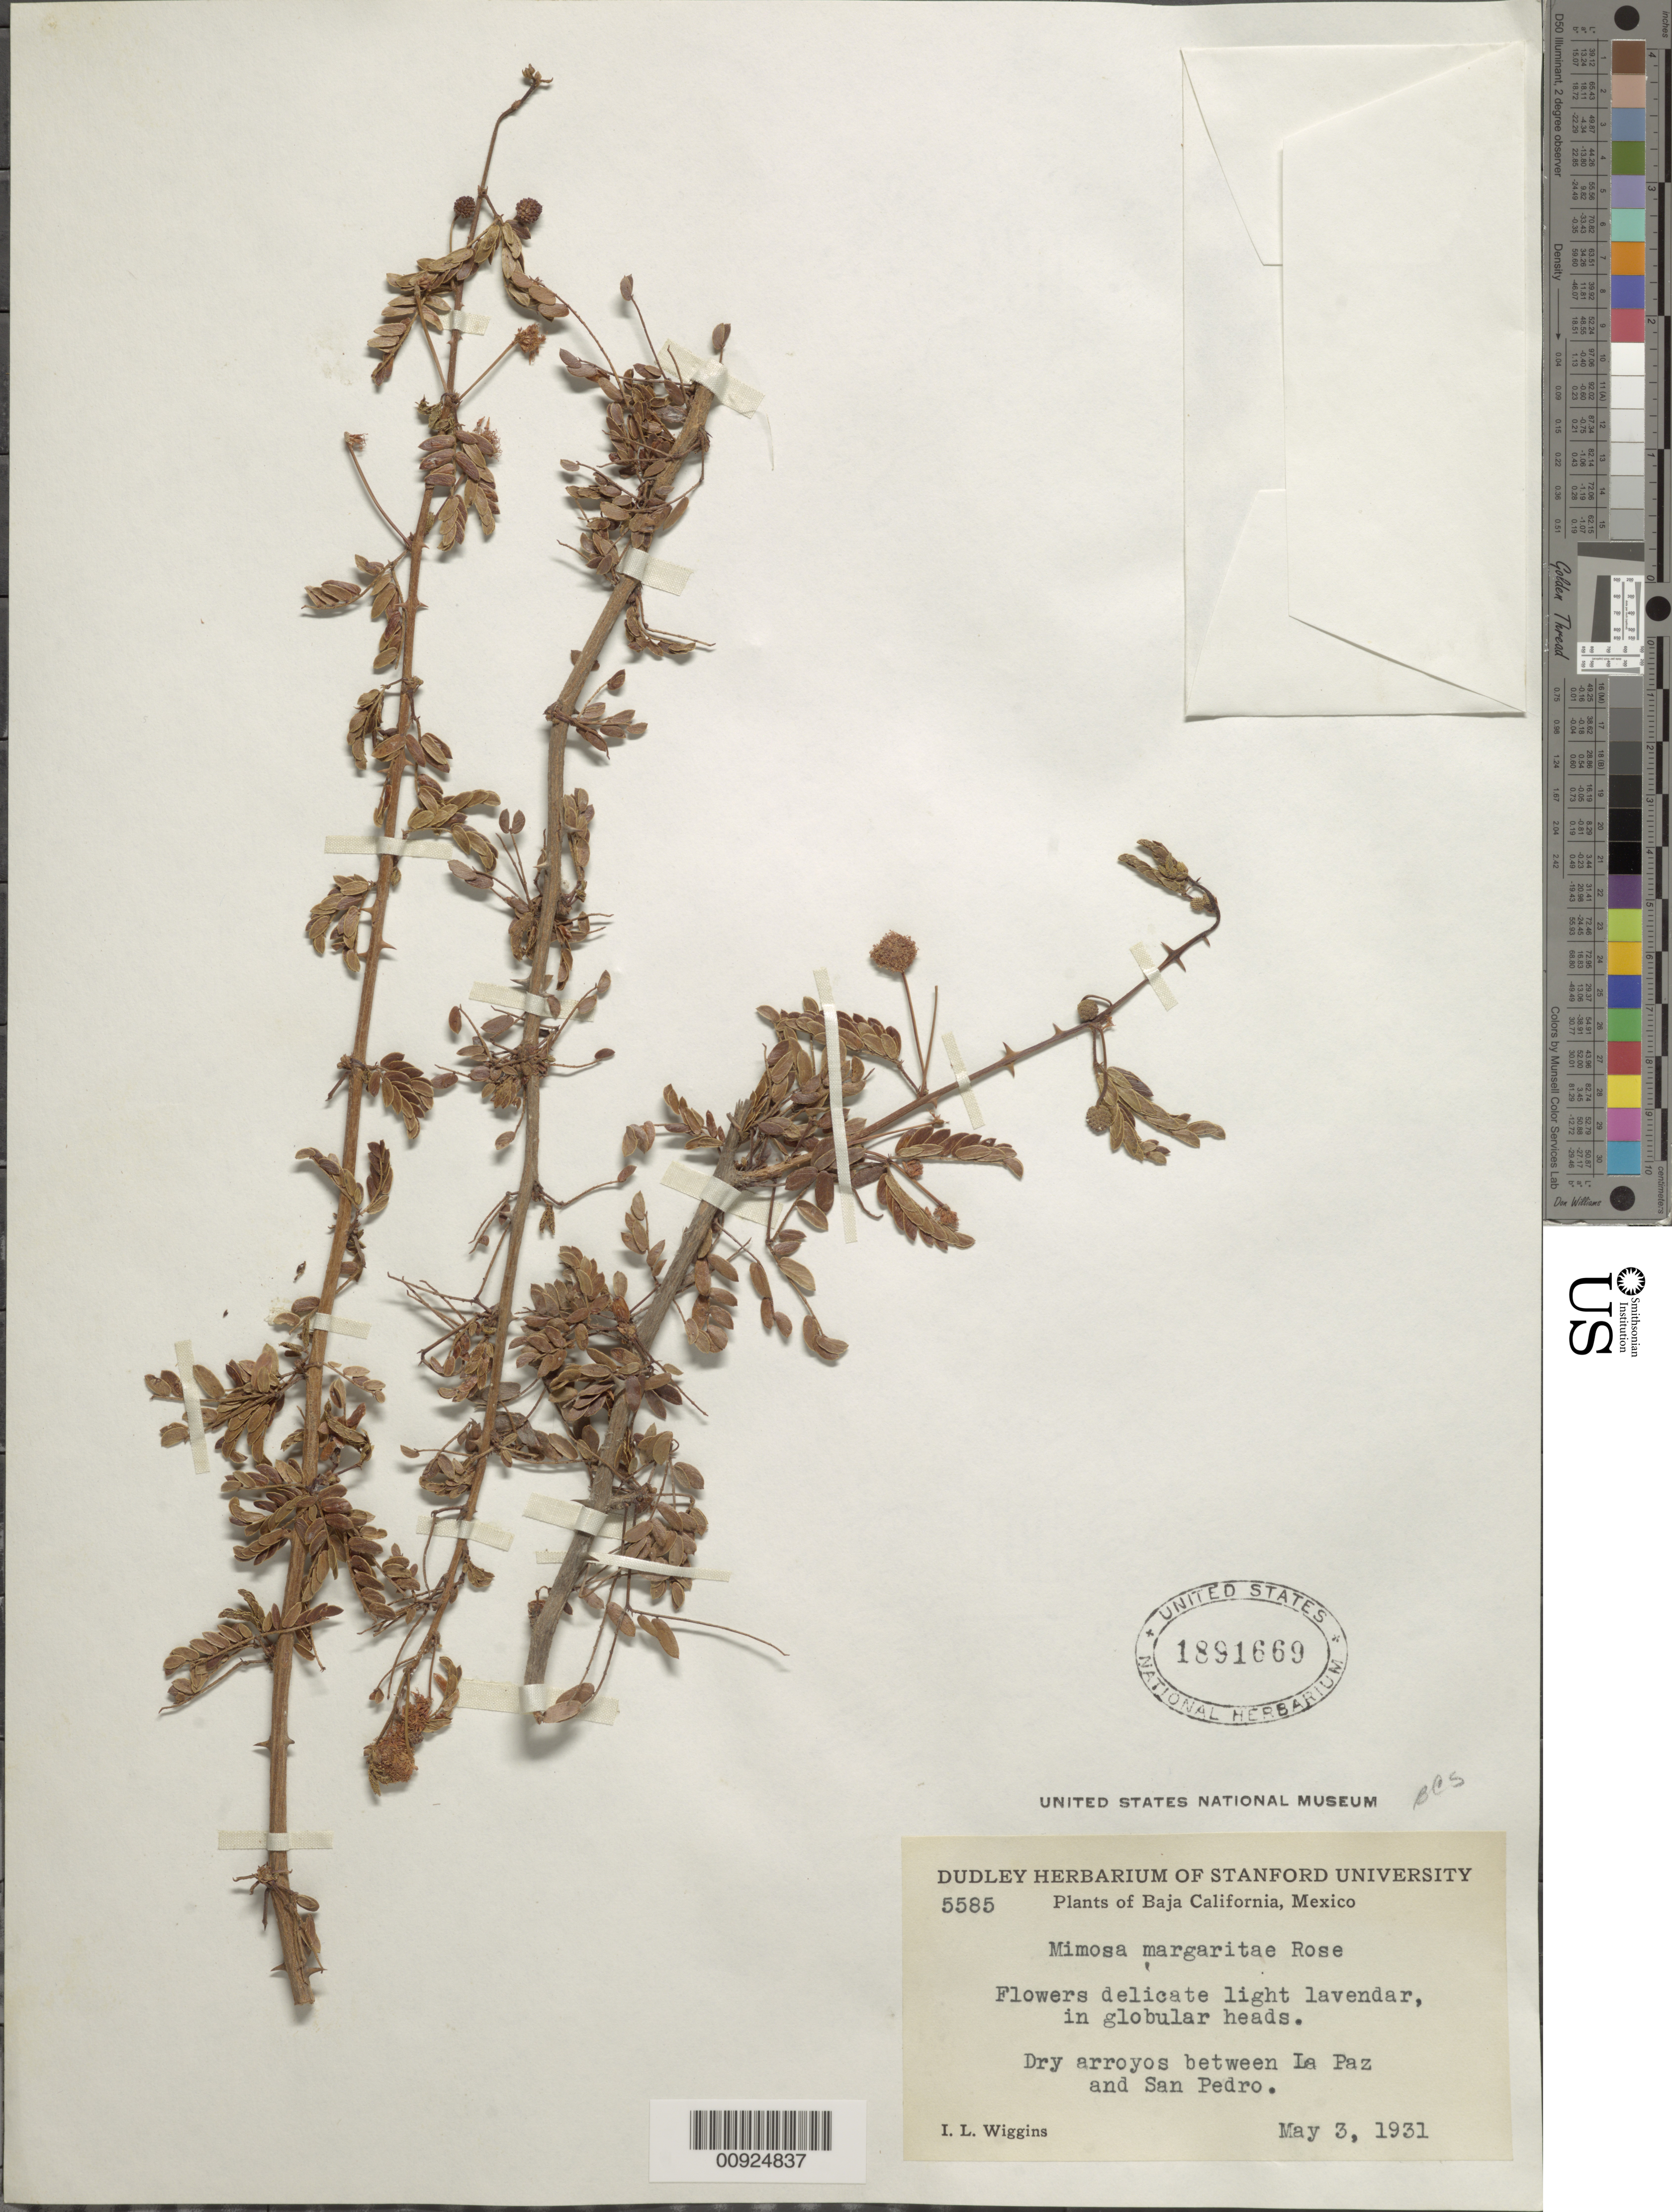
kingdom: Plantae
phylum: Tracheophyta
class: Magnoliopsida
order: Fabales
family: Fabaceae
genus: Mimosa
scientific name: Mimosa margaritae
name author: Rose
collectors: I. L. Wiggins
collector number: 5585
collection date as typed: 03 May 1931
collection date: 1931-05-03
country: Mexico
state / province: Baja California Sur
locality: Between La Paz and San Pedro.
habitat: Dry arroyos.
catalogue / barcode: US 1891669